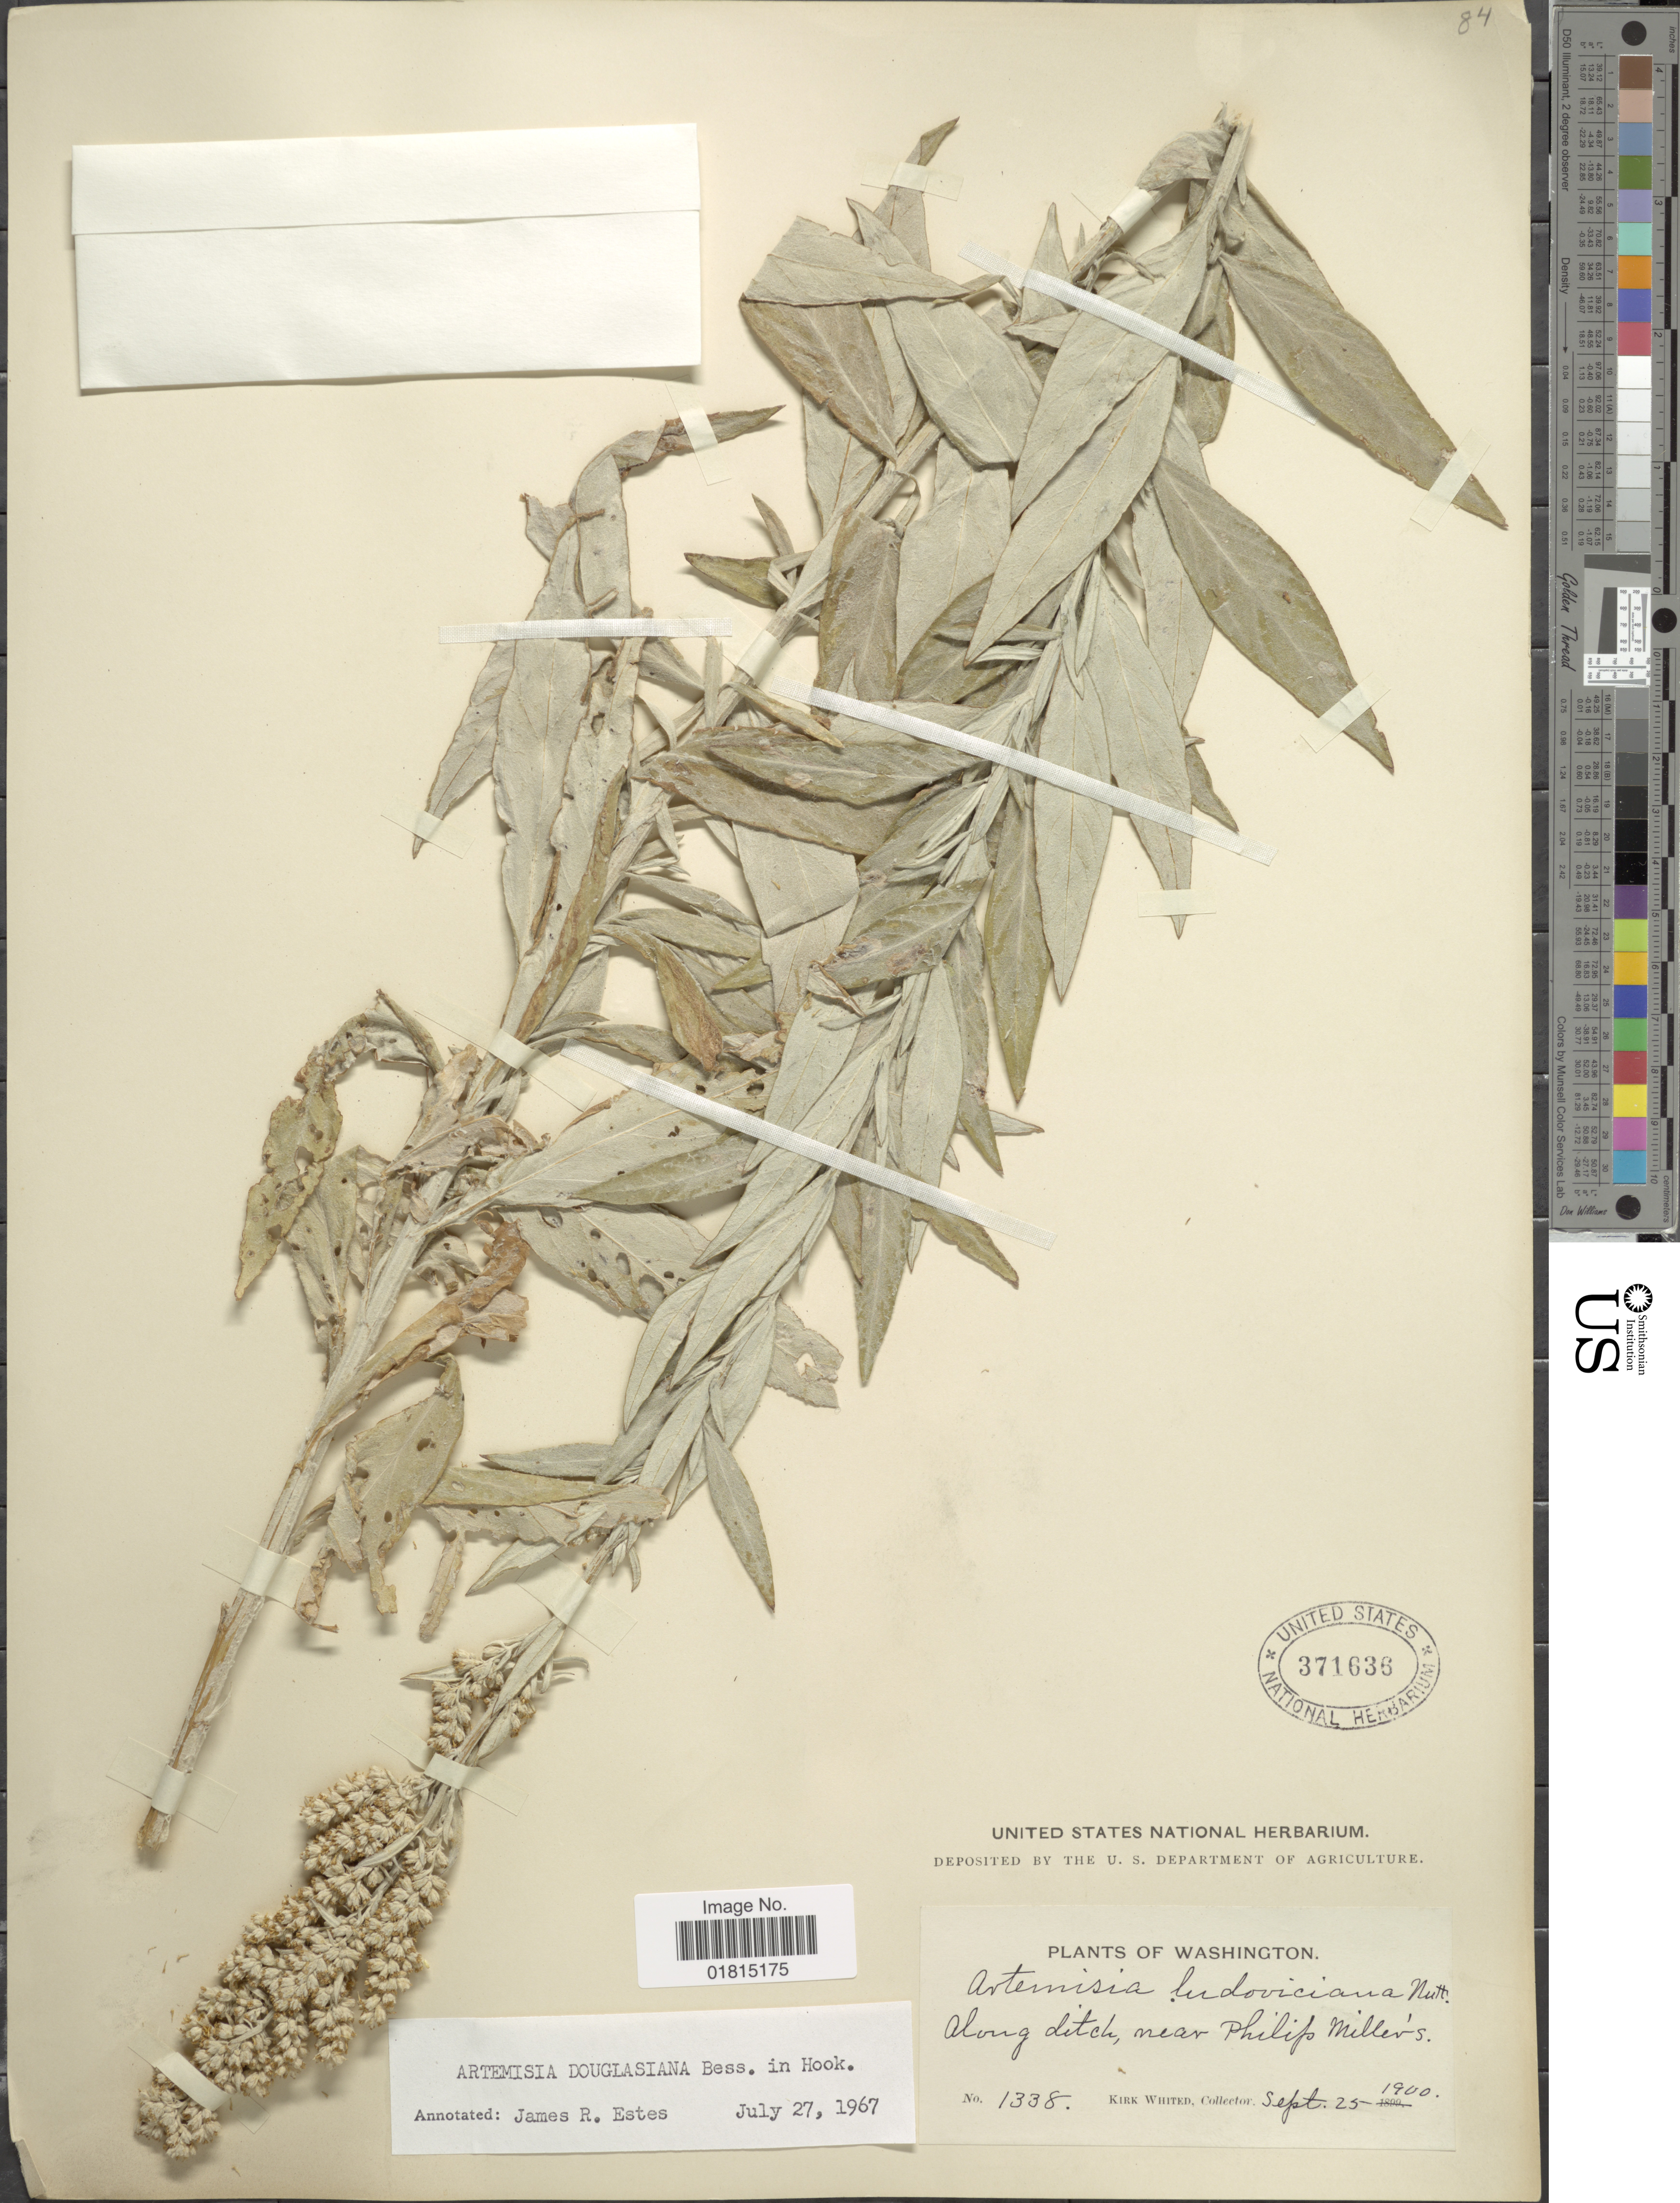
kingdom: Plantae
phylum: Tracheophyta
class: Magnoliopsida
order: Asterales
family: Asteraceae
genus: Artemisia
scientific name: Artemisia douglasiana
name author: Besser ex Hook.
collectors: K. Whited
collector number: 1338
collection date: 1900-09-25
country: United States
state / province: Washington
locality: Along ditch, near Philip Miller's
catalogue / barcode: US 371636